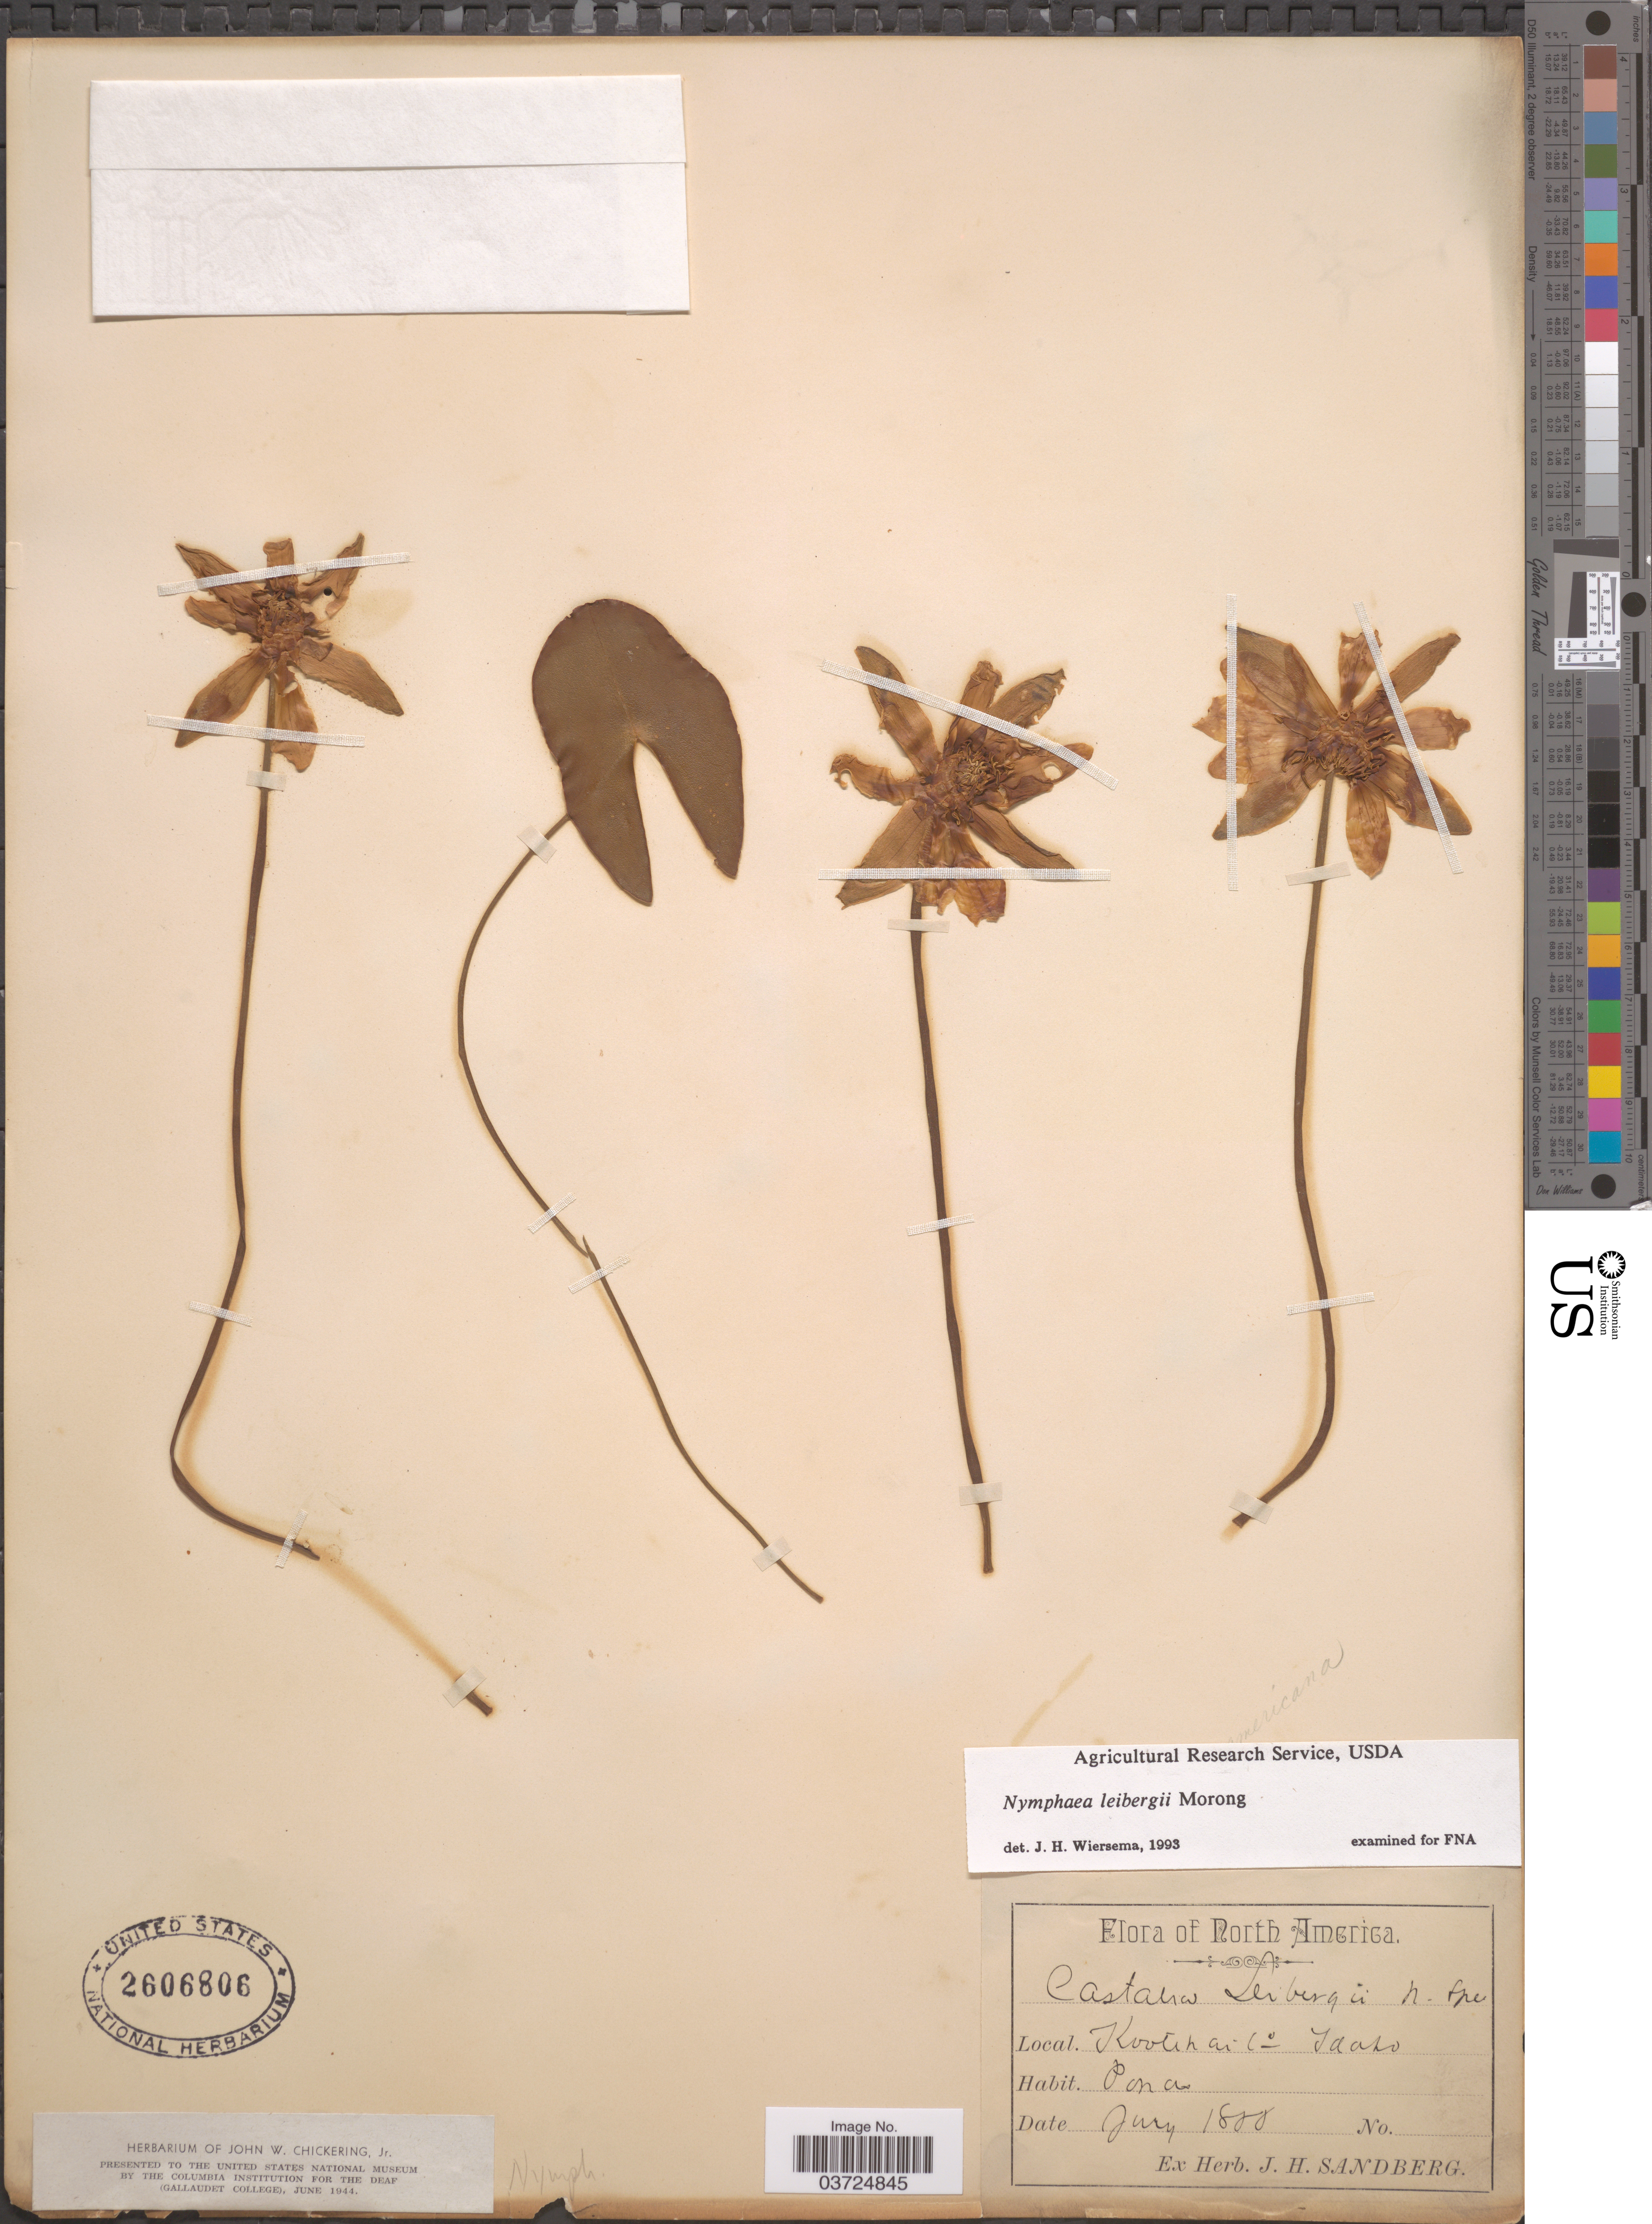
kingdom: Plantae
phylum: Tracheophyta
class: Magnoliopsida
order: Nymphaeales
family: Nymphaeaceae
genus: Nymphaea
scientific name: Nymphaea leibergii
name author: Morong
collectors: ex. herb. J. H. Sandberg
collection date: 1800-06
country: United States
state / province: Idaho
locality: Kootinai Co.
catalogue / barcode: US 2606806